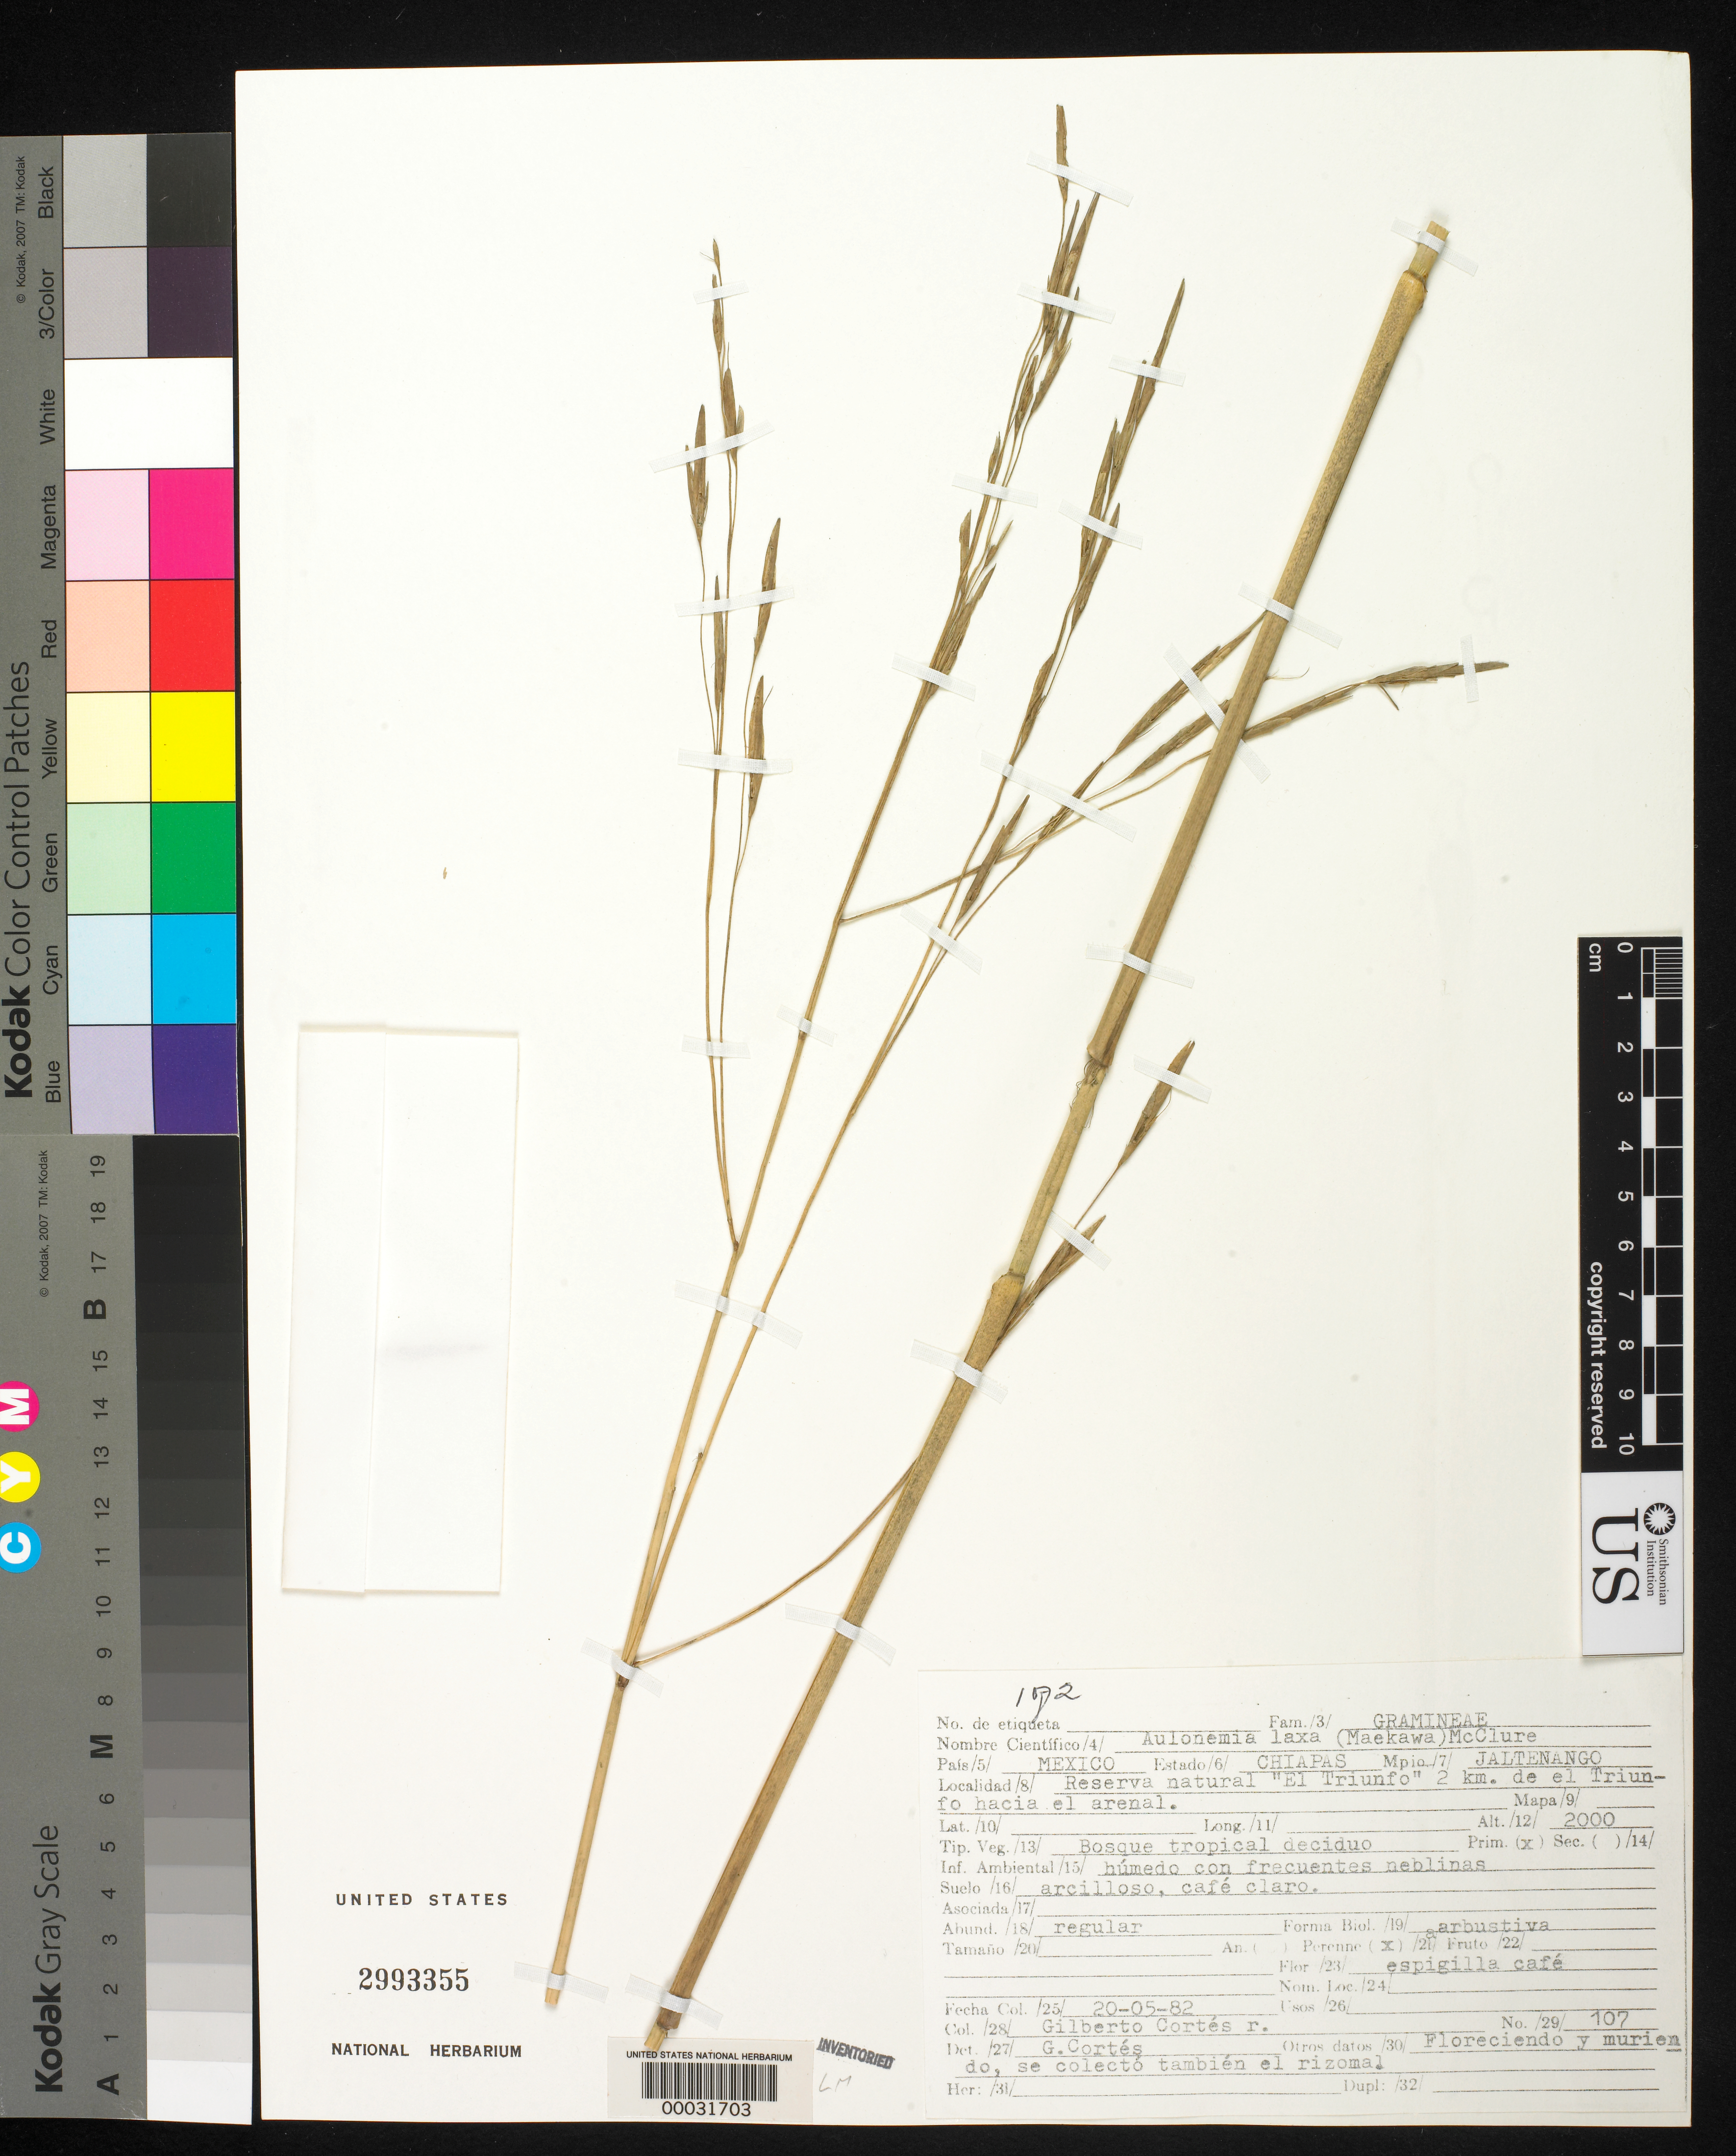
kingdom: Plantae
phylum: Tracheophyta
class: Liliopsida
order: Poales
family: Poaceae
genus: Aulonemia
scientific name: Aulonemia laxa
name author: (F. Maek.) McClure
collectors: G. Cortés R.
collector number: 107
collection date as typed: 20 May 1982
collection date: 1982-05-20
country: Mexico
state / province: Chiapas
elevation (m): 2000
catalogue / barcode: US 2993355